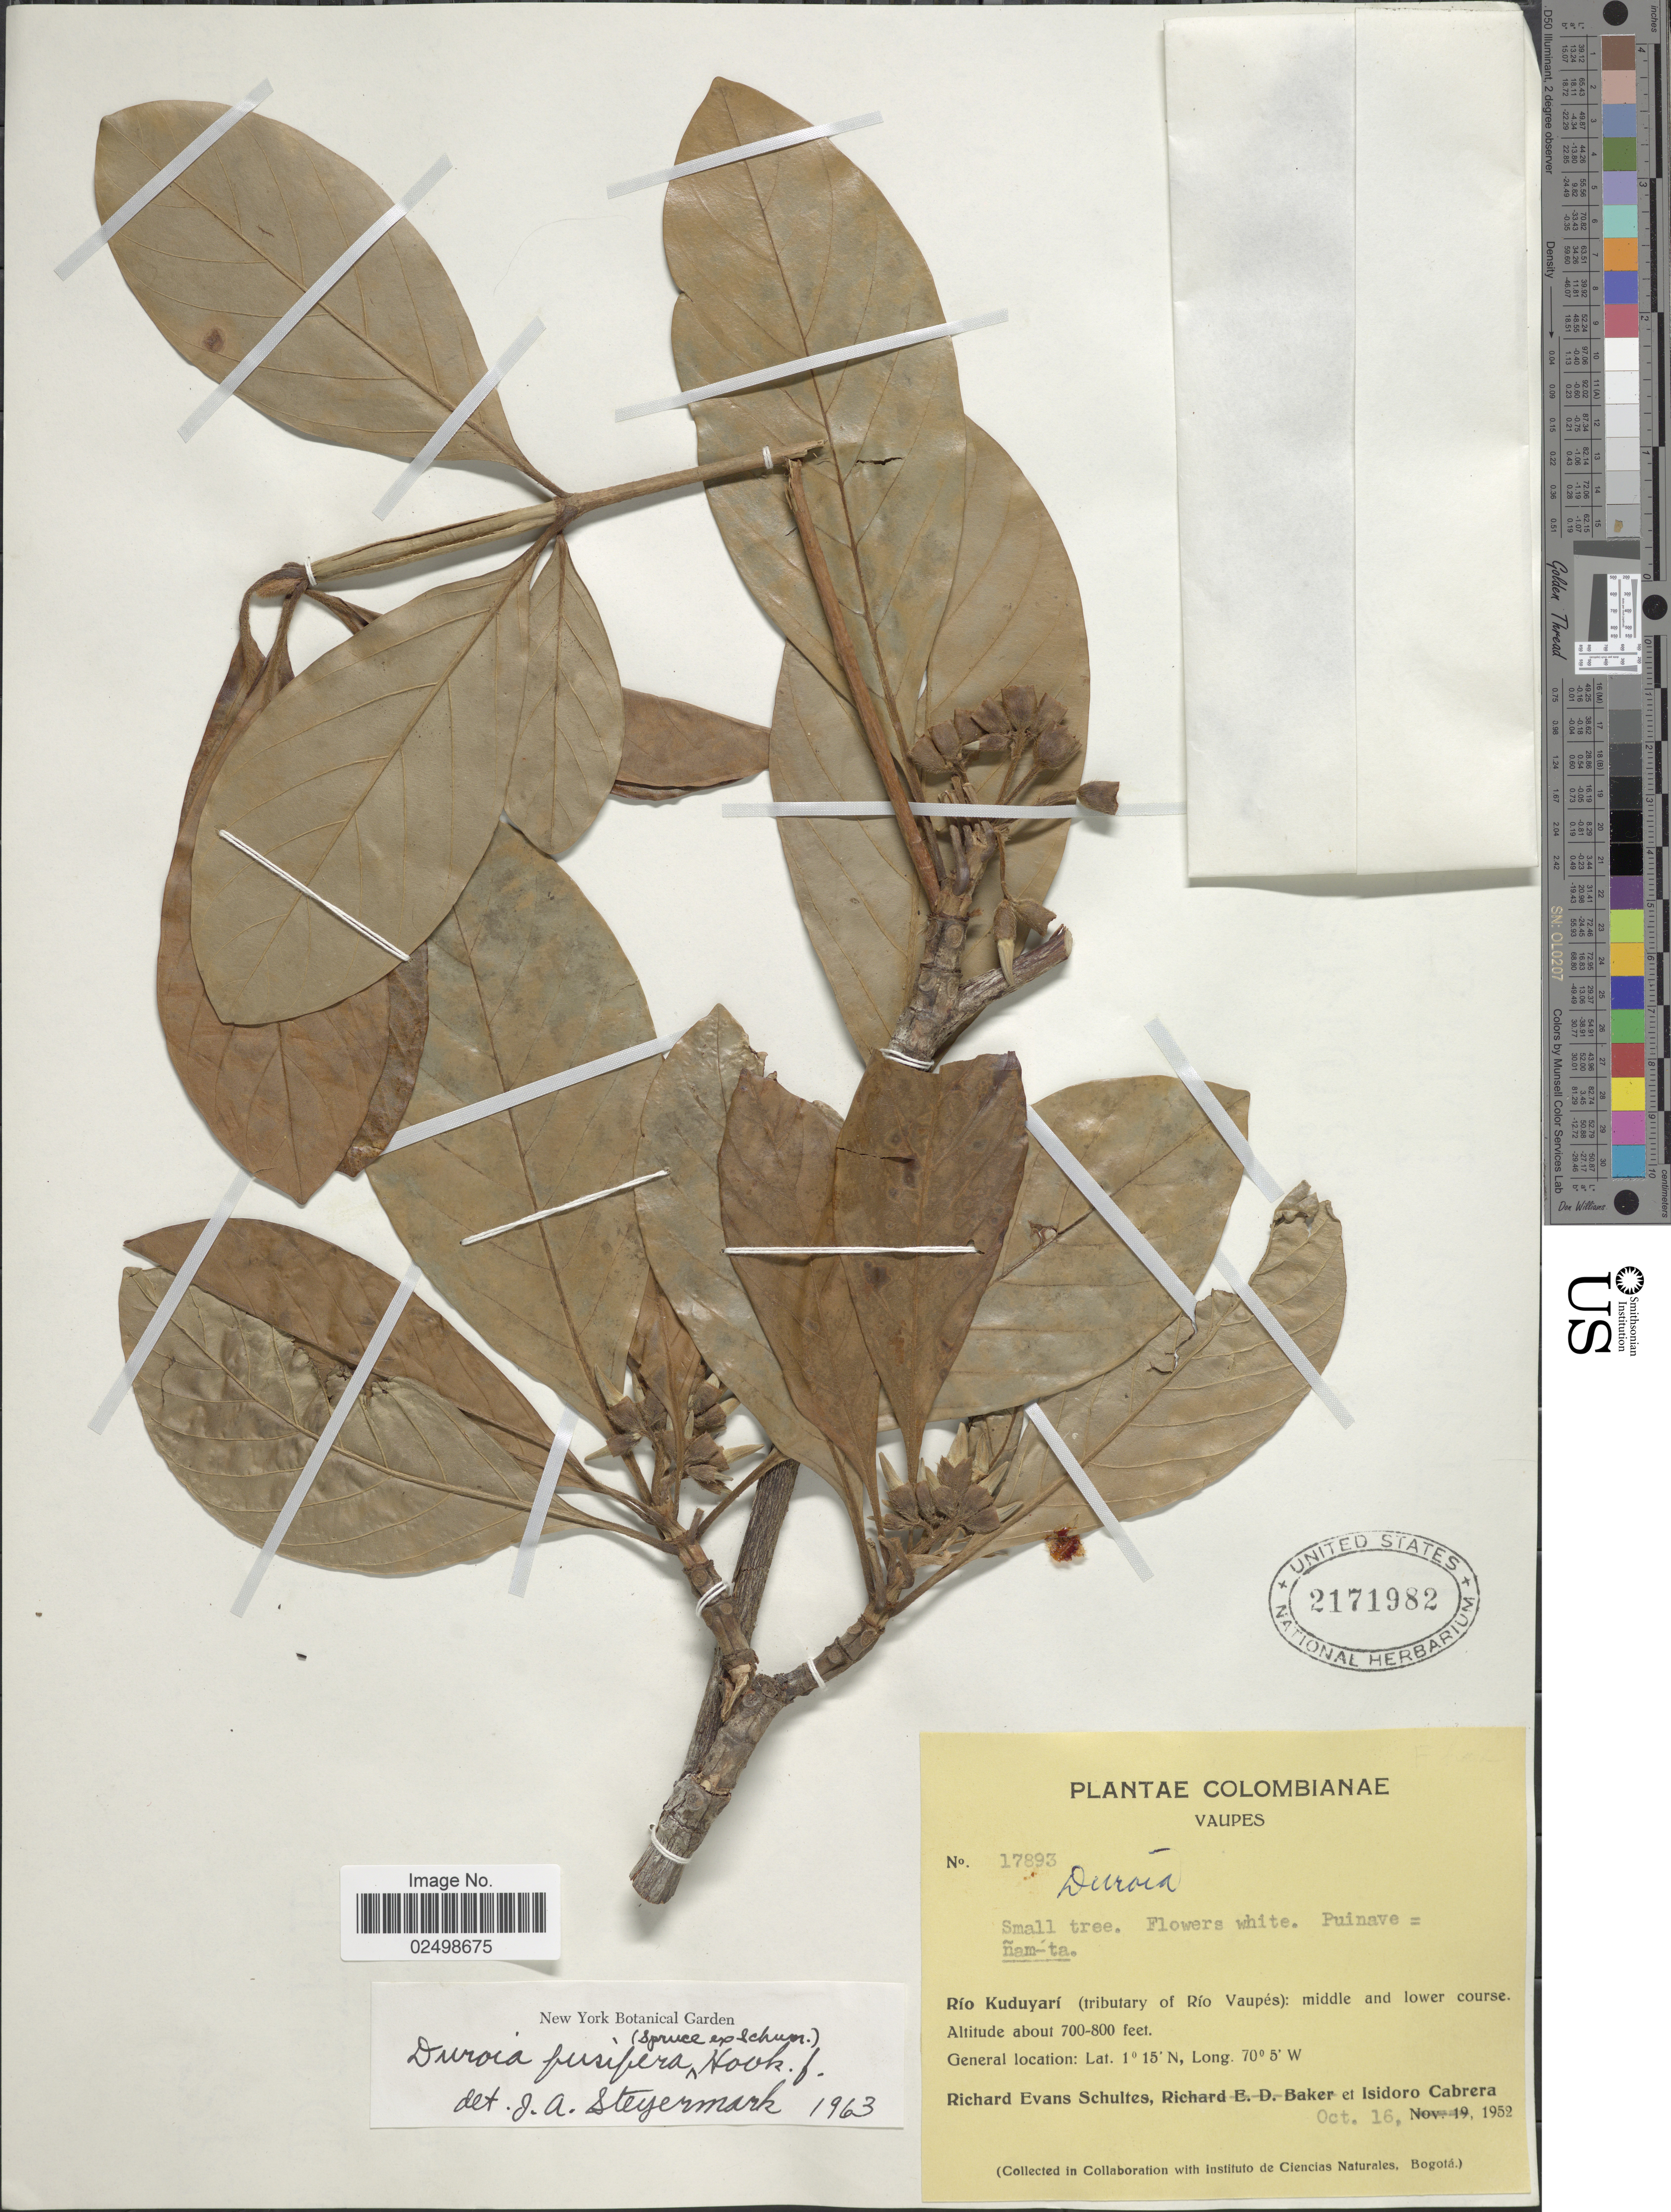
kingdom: Plantae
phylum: Tracheophyta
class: Magnoliopsida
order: Gentianales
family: Rubiaceae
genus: Duroia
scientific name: Duroia fusifera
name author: Spruce ex K. Schum.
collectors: R. E. Schultes & I. Cabrera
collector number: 17893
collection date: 1952-10-16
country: Colombia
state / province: Vaupés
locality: Colombianae. Rio Kuduyari (tributary of Rio Vaupes): middle and lower course.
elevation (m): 213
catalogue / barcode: US 2171982